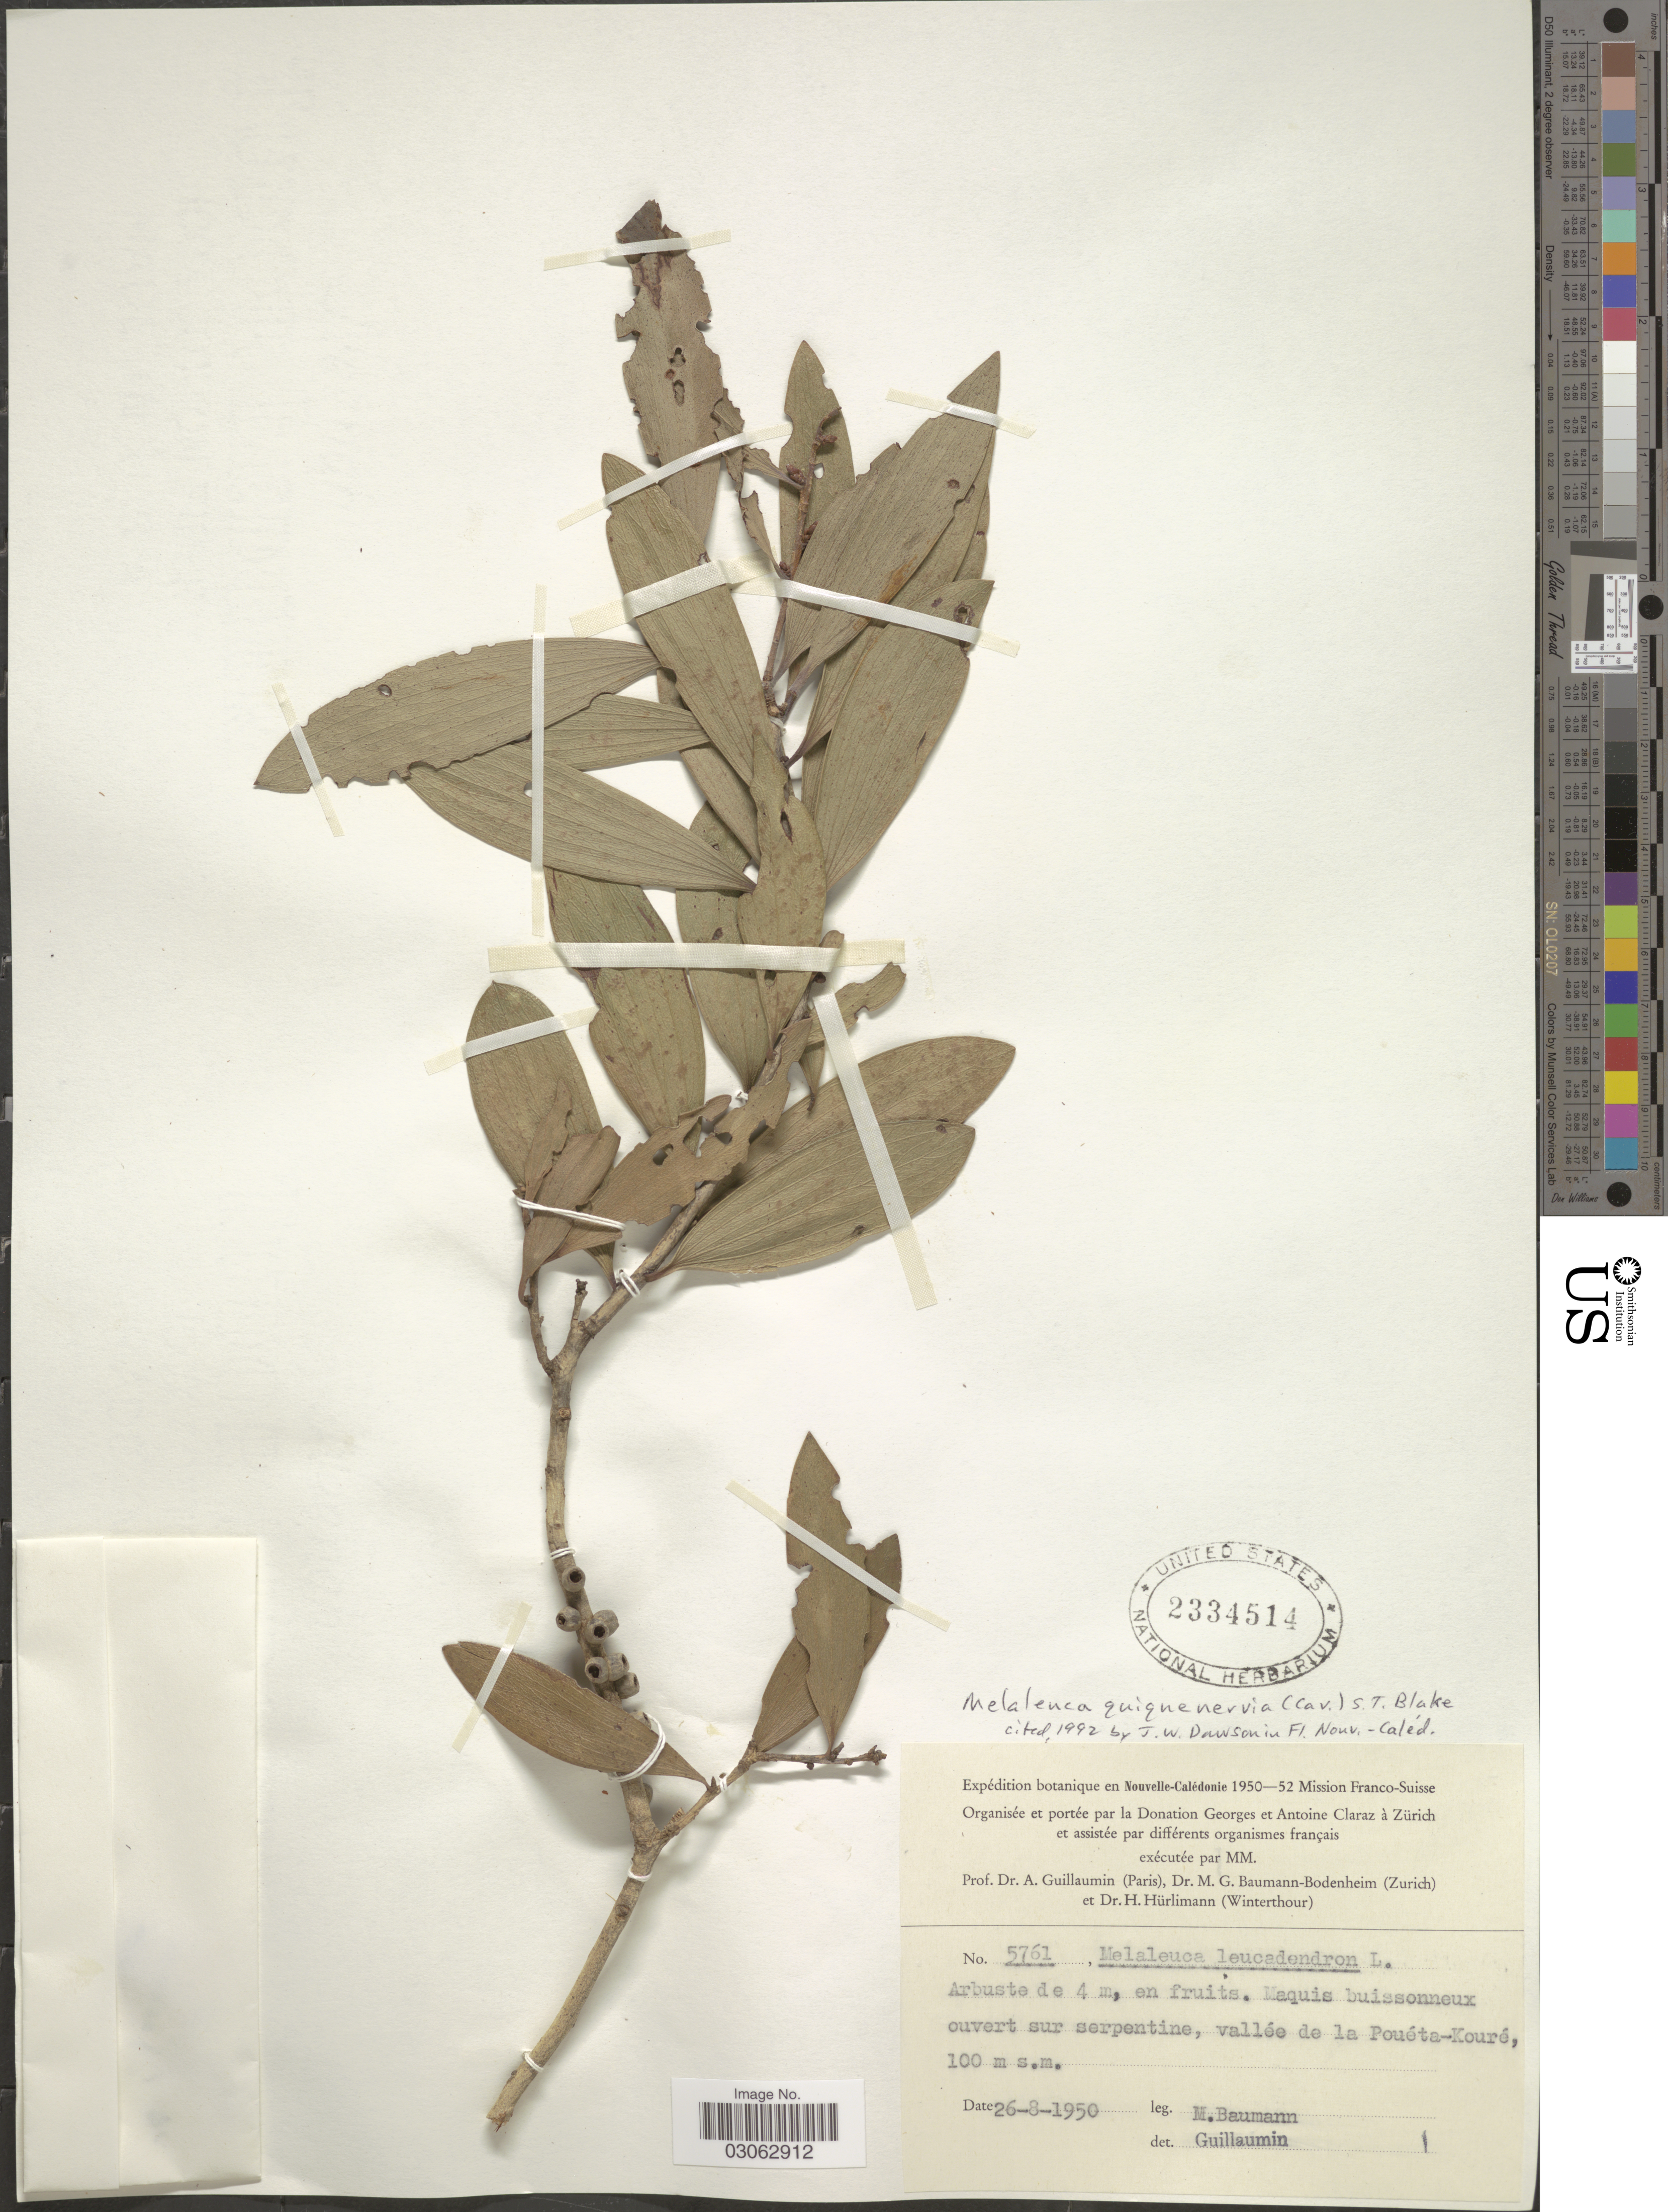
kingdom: Plantae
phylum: Tracheophyta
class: Magnoliopsida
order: Myrtales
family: Myrtaceae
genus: Melaleuca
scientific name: Melaleuca quinquenervia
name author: (Cav.) S.T. Blake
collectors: M. G. Baumann-Bodenheim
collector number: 5761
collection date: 1950-08-26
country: New Caledonia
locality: Maquis buissonneux ouvert sur serpentine, vallée de la Pouéta-Kouré.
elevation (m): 100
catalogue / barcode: US 2334514